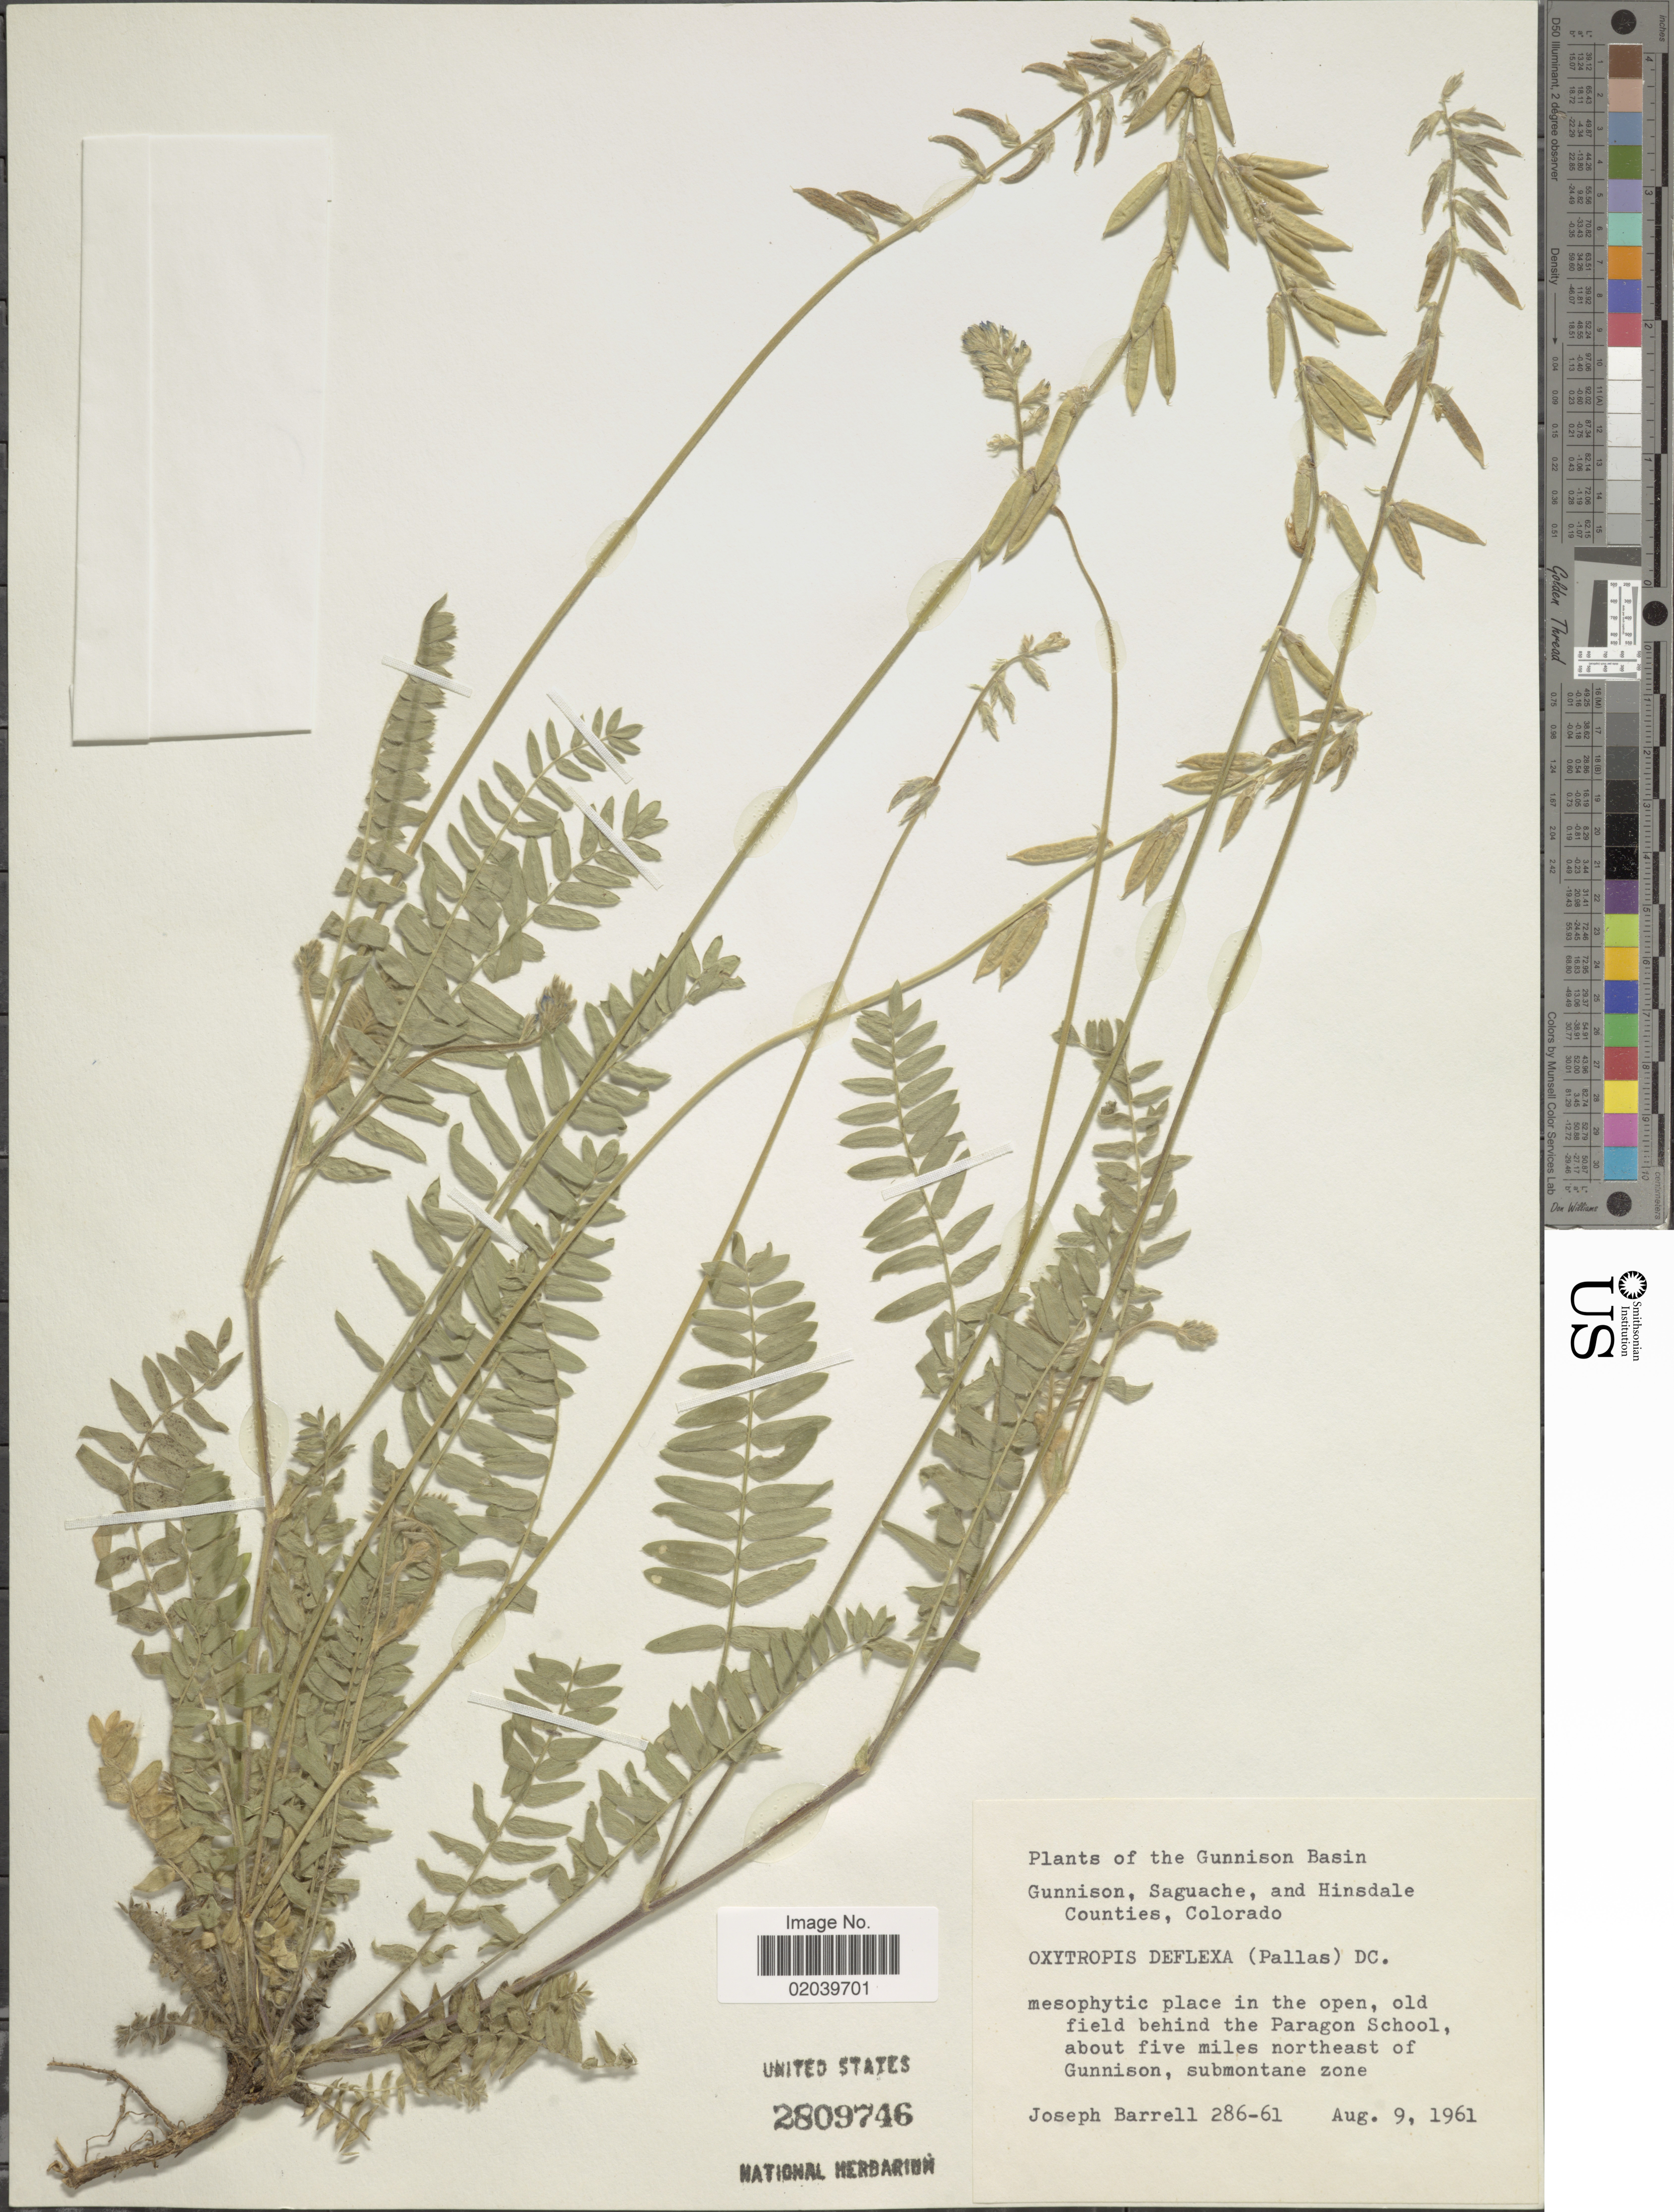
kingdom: Plantae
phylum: Tracheophyta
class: Magnoliopsida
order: Fabales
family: Fabaceae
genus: Oxytropis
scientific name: Oxytropis deflexa var. foliolosa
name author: (Hook.) Barneby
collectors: J. Barrell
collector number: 286-61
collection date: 1961-08-09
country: United States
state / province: Colorado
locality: Gunnison Basin. Gunnison, Saguache, and Hinsdale Counties, Colorado. Mesophytic place in the open, old field behind the Paragon School, about five miles northeast of Gunnison, submontane zone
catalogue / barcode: US 2809746